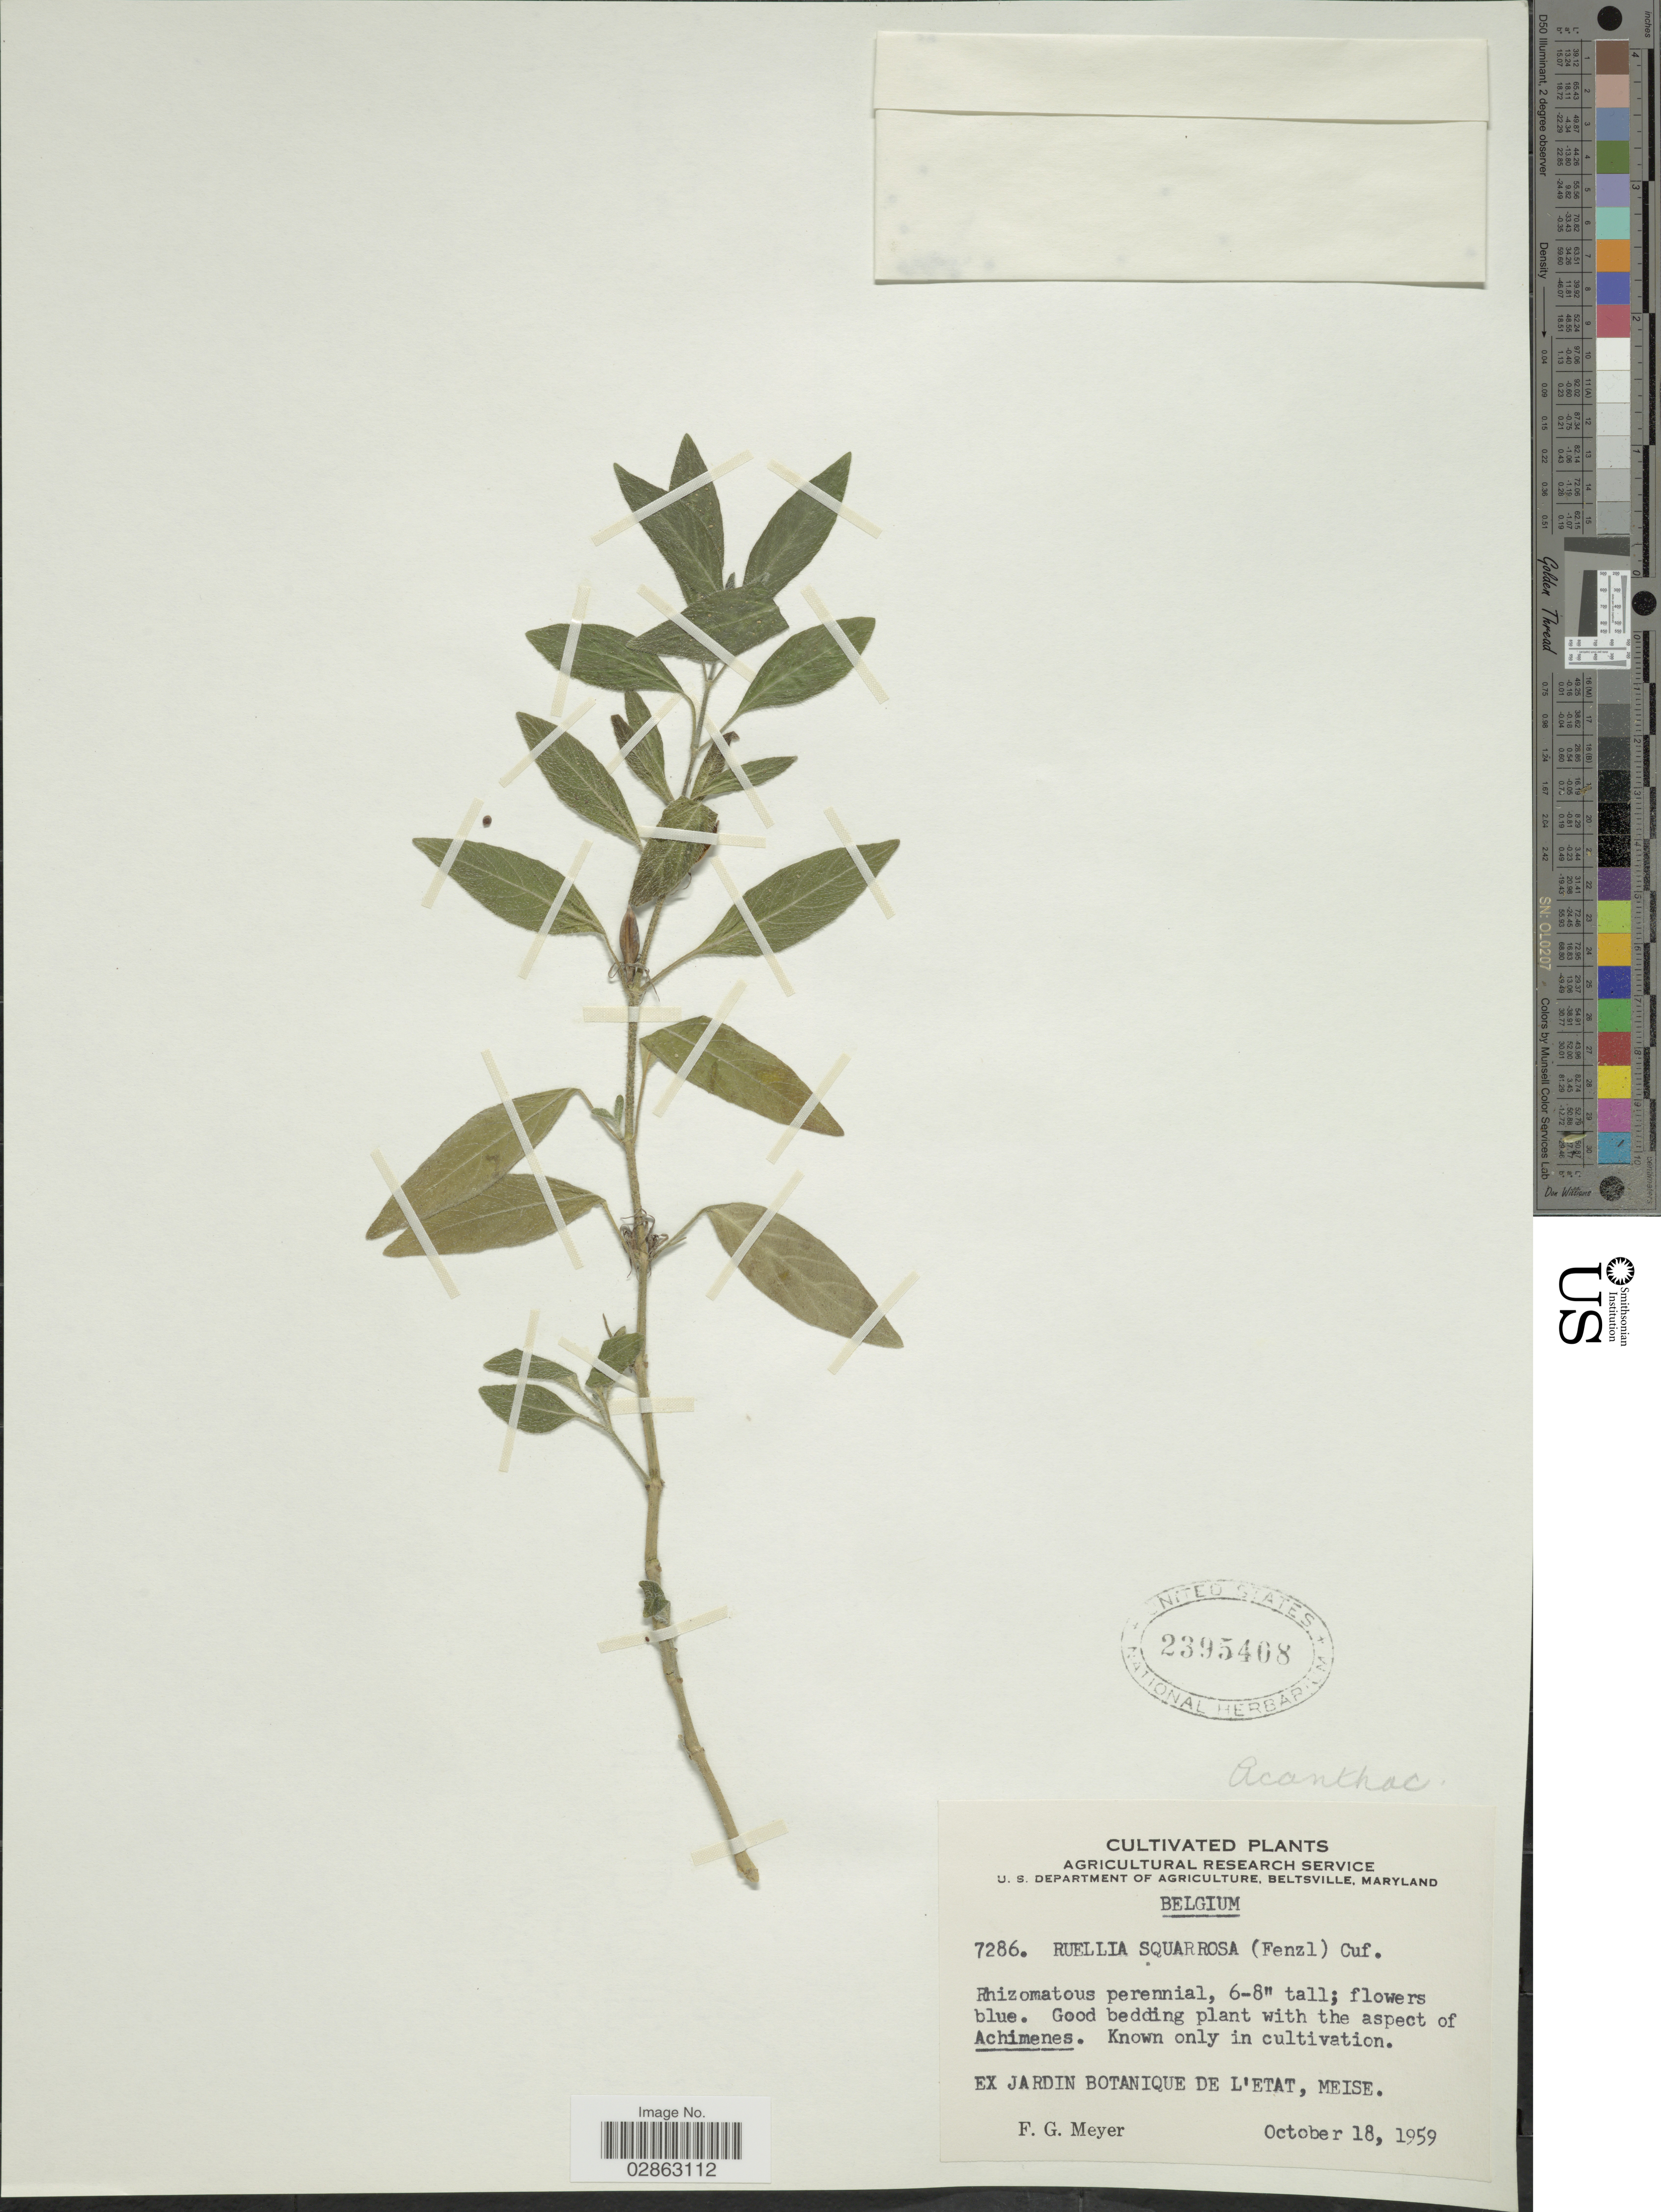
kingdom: Plantae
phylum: Tracheophyta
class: Magnoliopsida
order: Lamiales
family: Acanthaceae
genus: Ruellia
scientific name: Ruellia squarrosa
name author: Fenzl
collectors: F. G. Meyer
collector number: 7286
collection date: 1959-10-18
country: Belgium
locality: Jardin Botanique de l'Etat, Meise.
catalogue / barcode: US 2395408